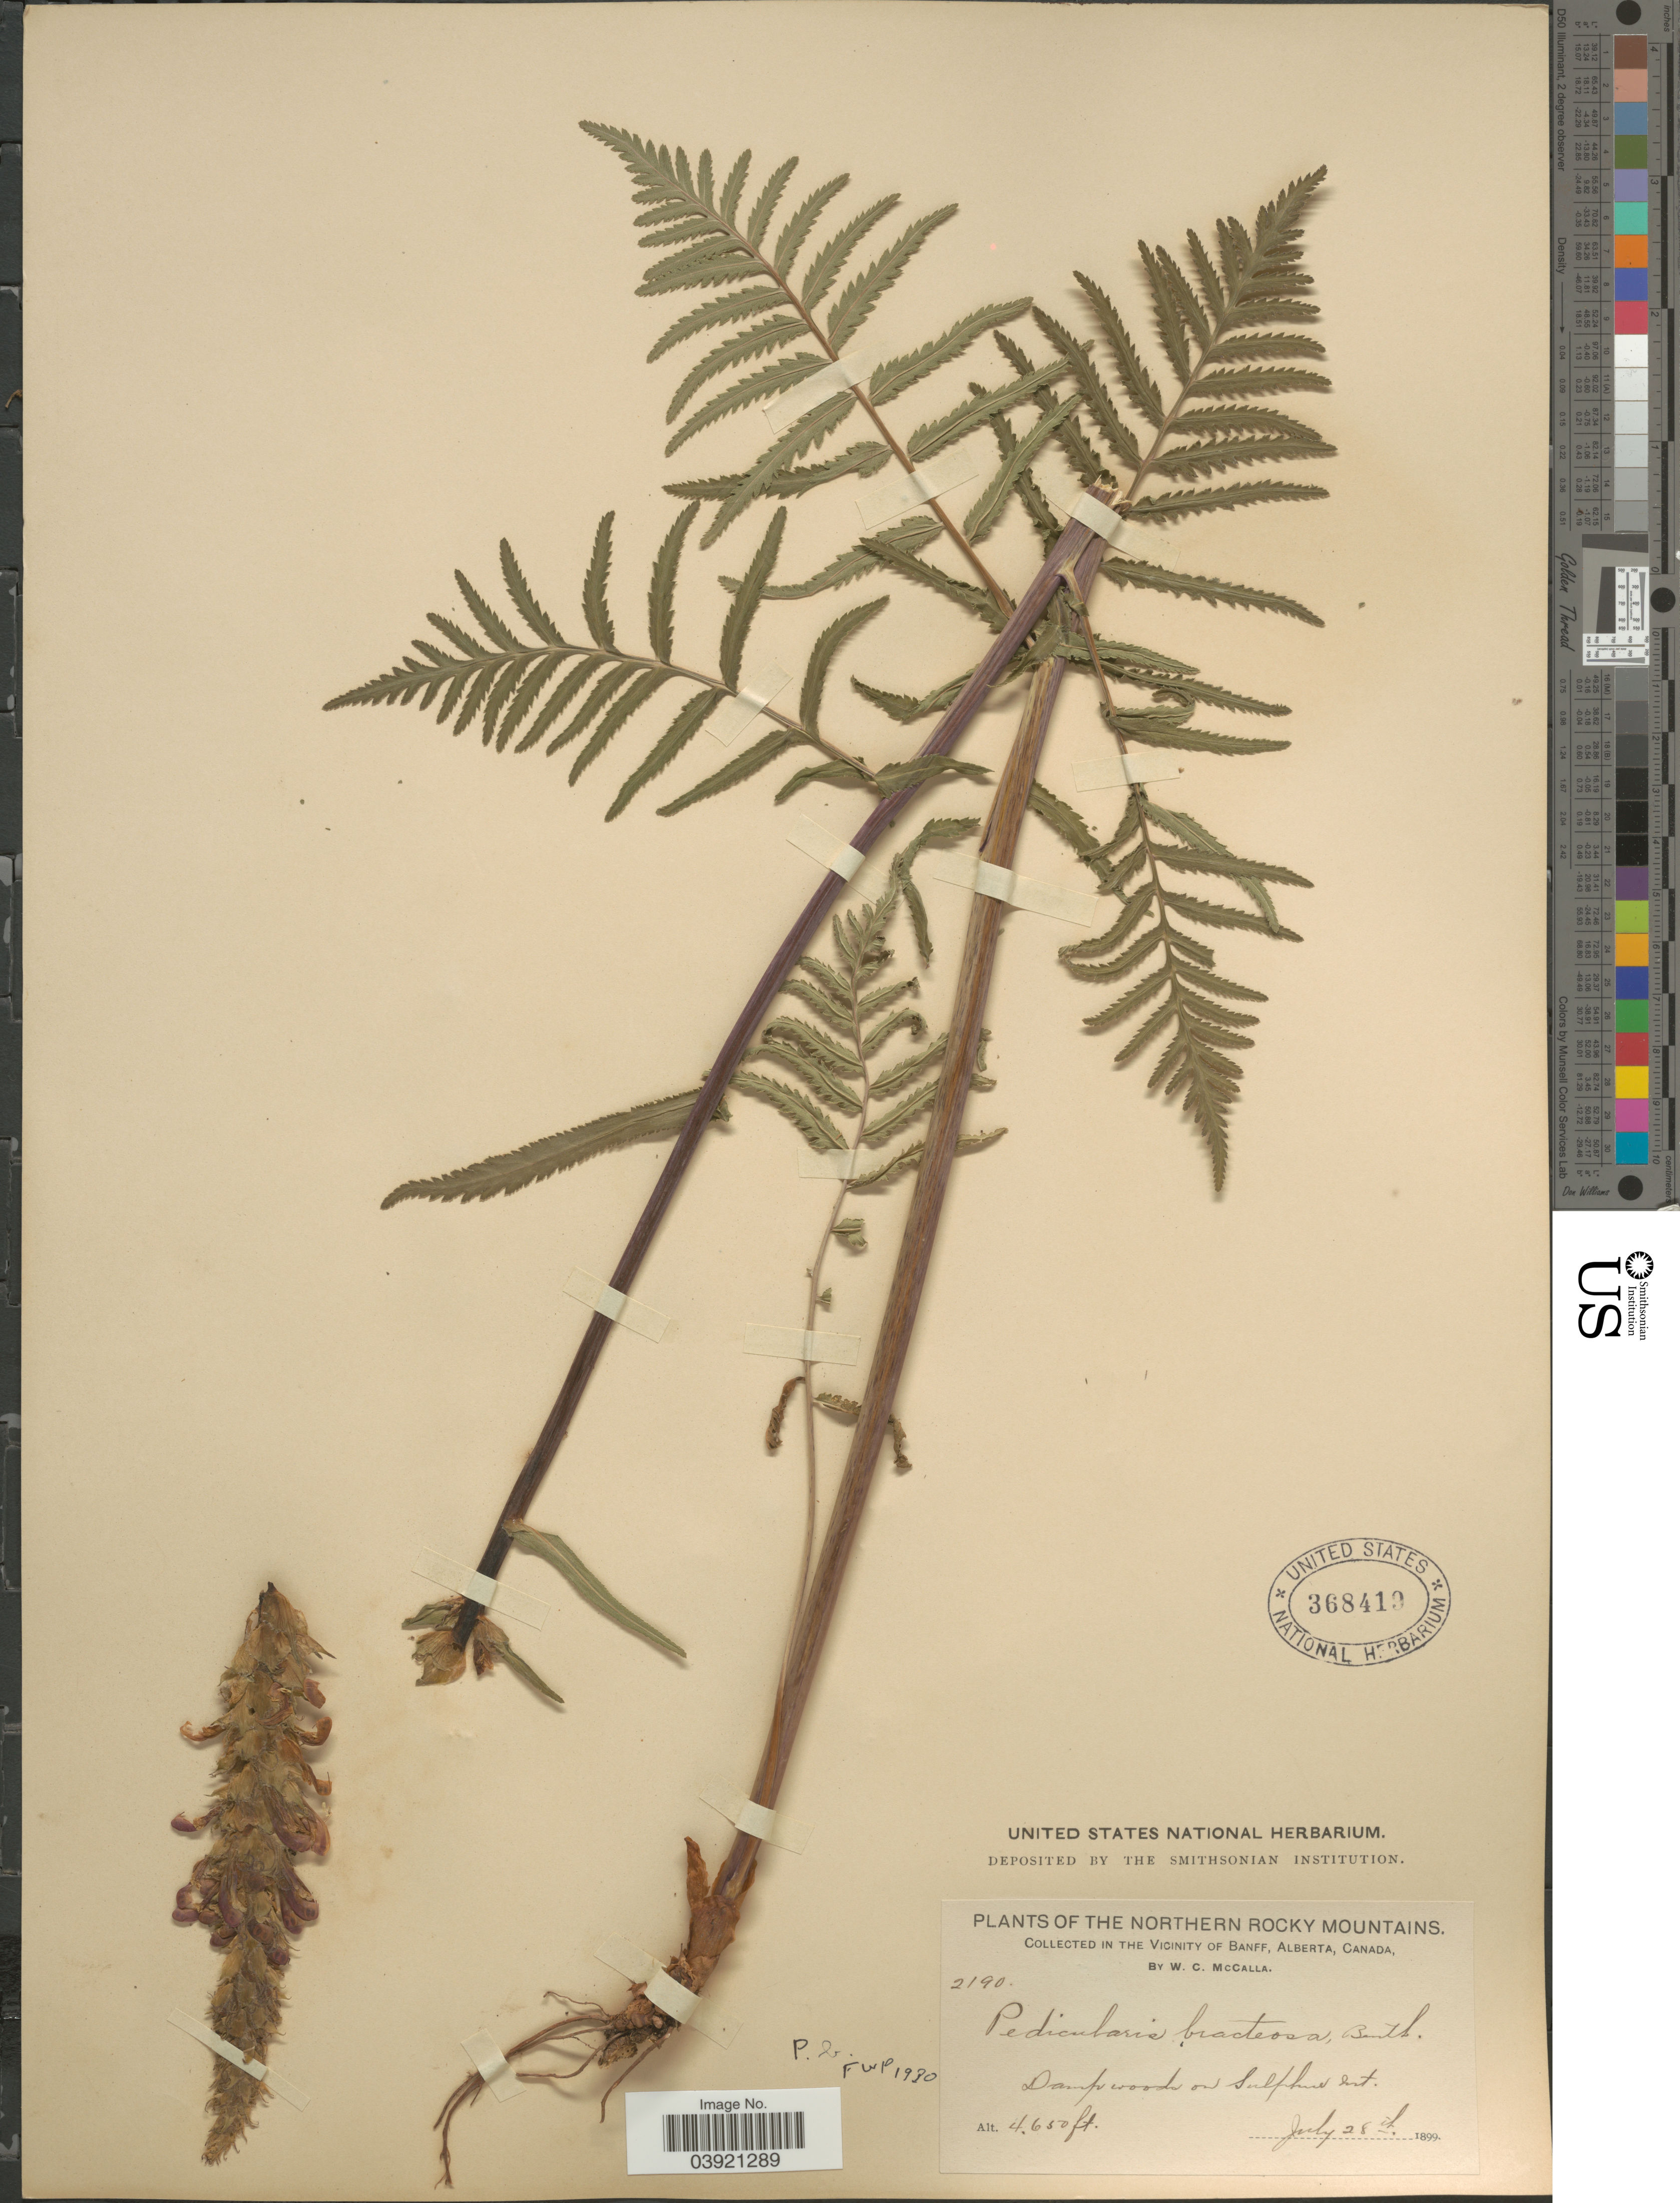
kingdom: Plantae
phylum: Tracheophyta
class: Magnoliopsida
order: Lamiales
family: Orobanchaceae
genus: Pedicularis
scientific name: Pedicularis bracteosa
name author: Benth.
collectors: W. McCalla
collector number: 2190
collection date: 1899-07-28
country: Canada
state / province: Alberta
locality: Northern Rocky Mountains. In the Vicinity of Banff. Damp woods on Sulphur mt.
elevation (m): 1417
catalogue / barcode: US 368419